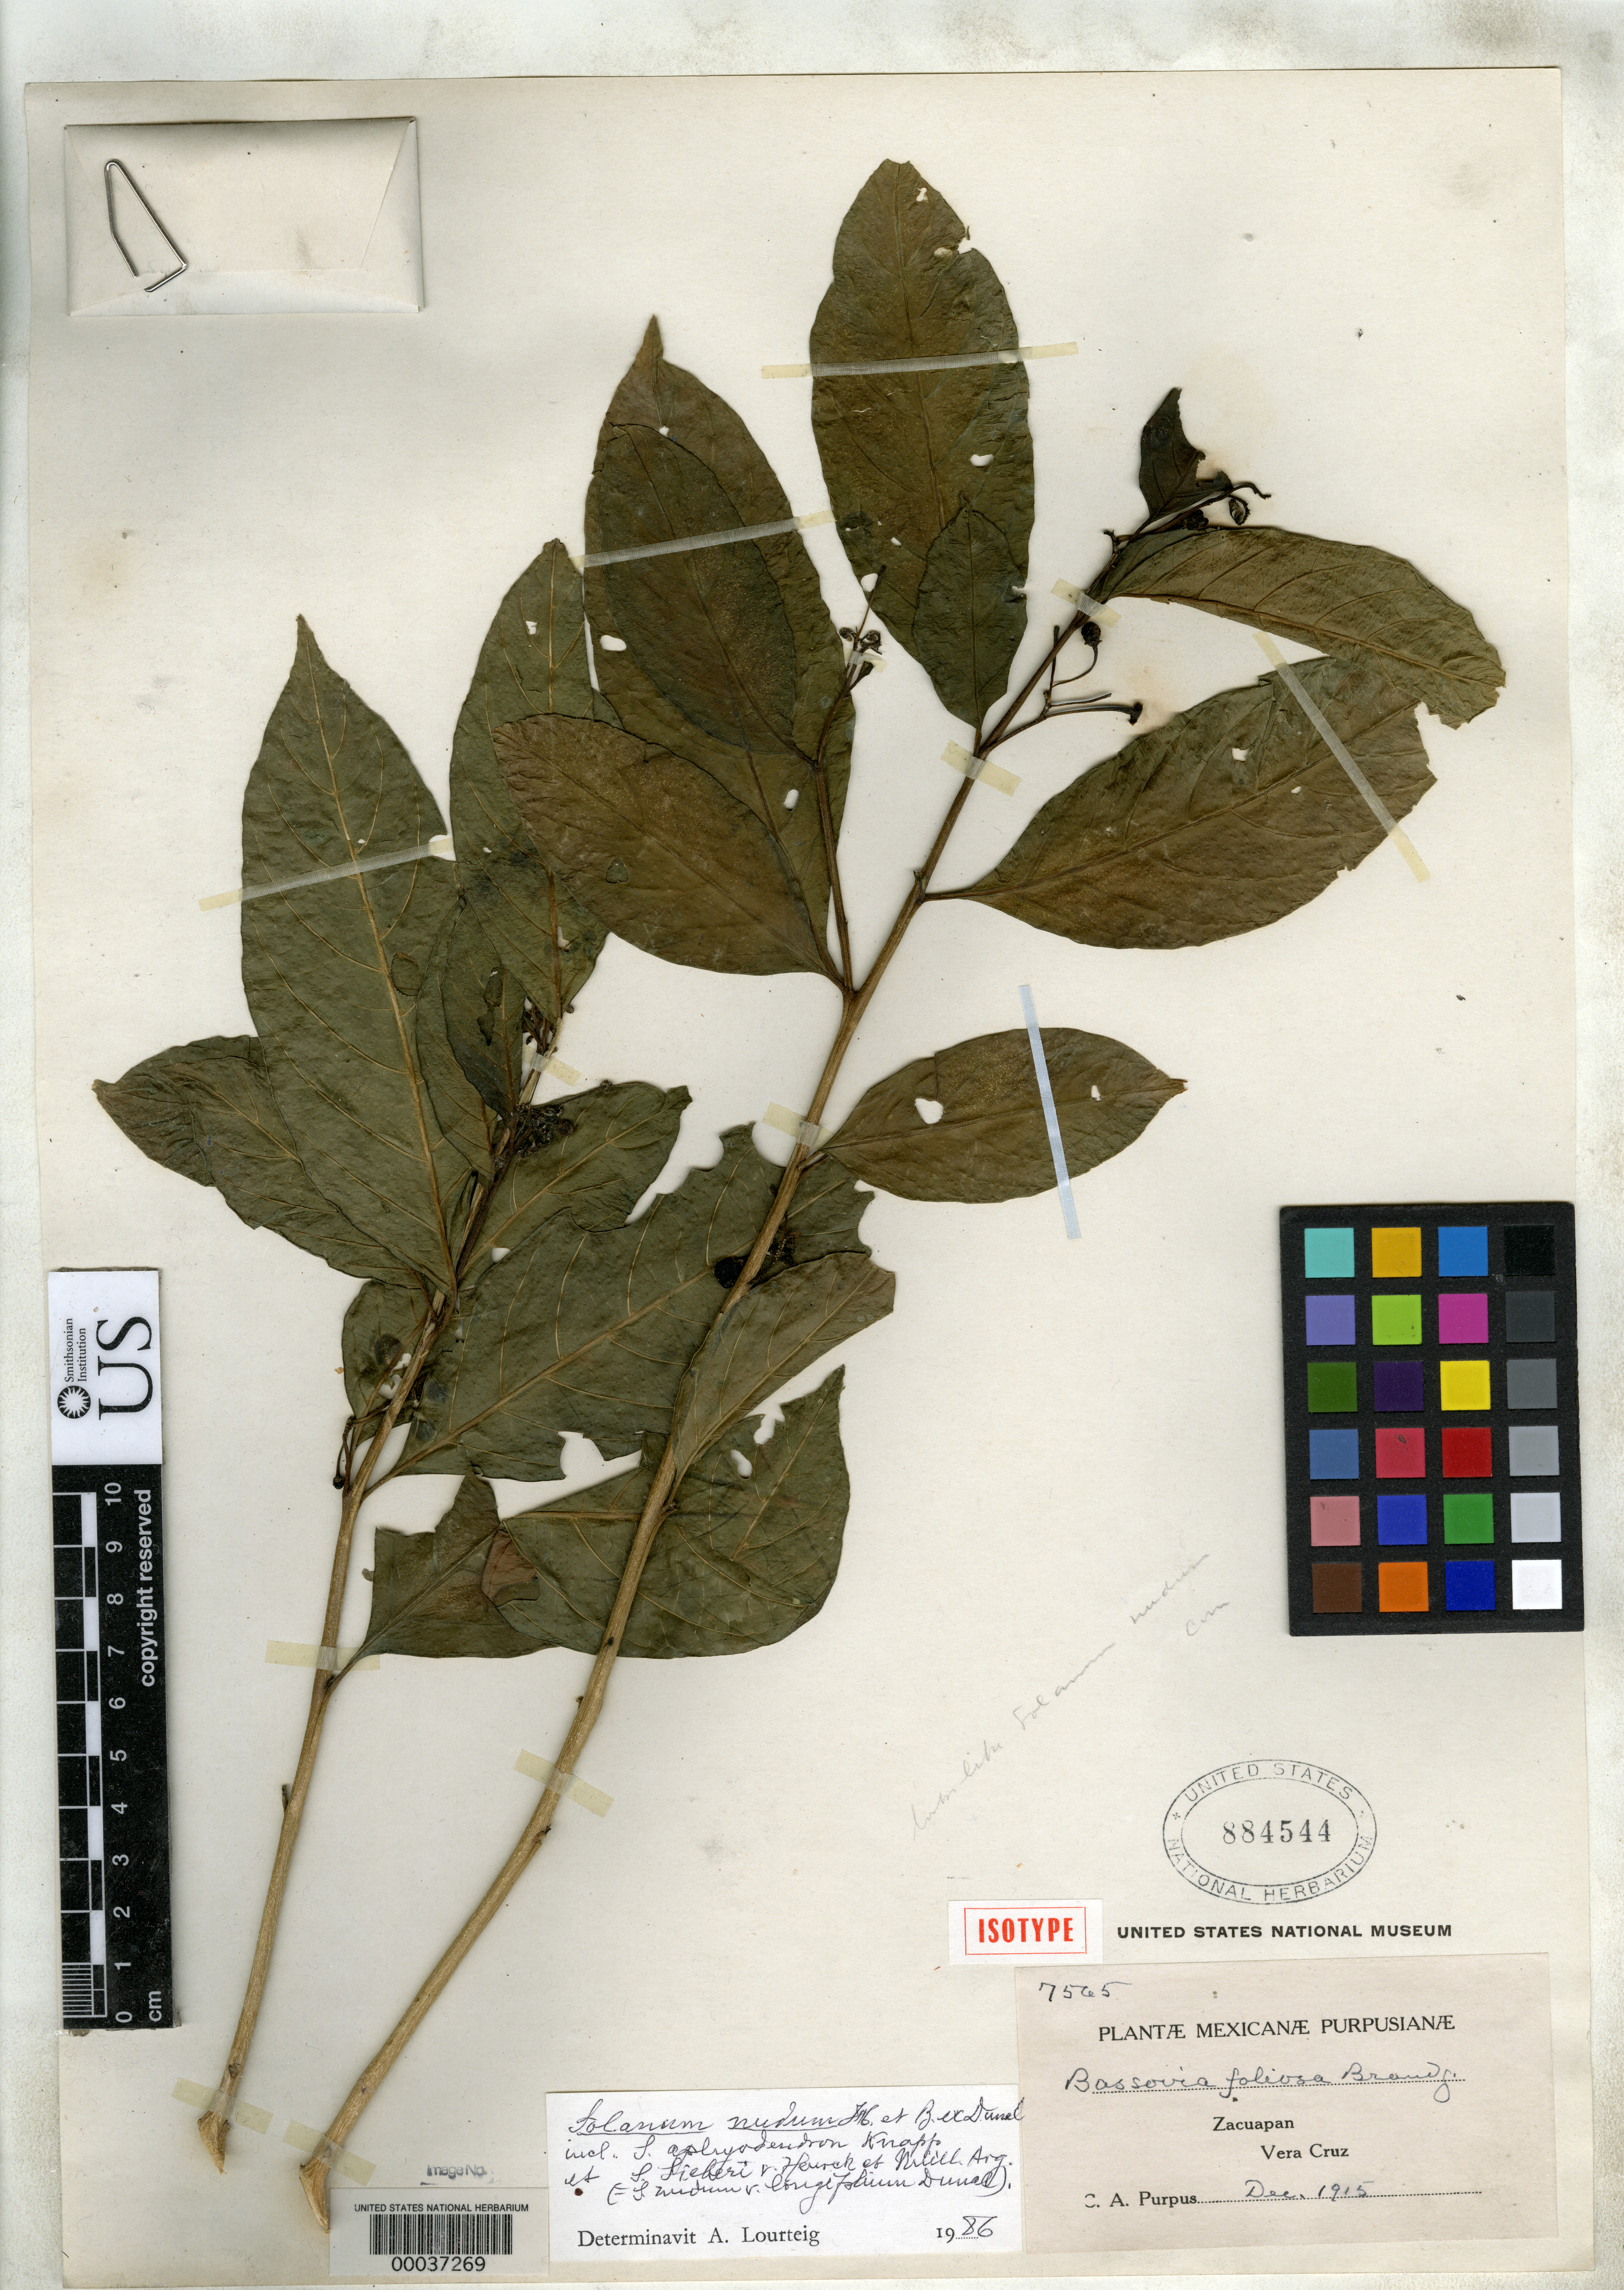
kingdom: Plantae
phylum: Tracheophyta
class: Magnoliopsida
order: Solanales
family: Solanaceae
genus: Bassovia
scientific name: Bassovia foliosa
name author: Brandegee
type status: Isotype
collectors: C. A. Purpus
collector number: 7565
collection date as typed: Dec 1915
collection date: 1915-12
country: Mexico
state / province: Veracruz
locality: Zacuapan.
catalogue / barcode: US 884544